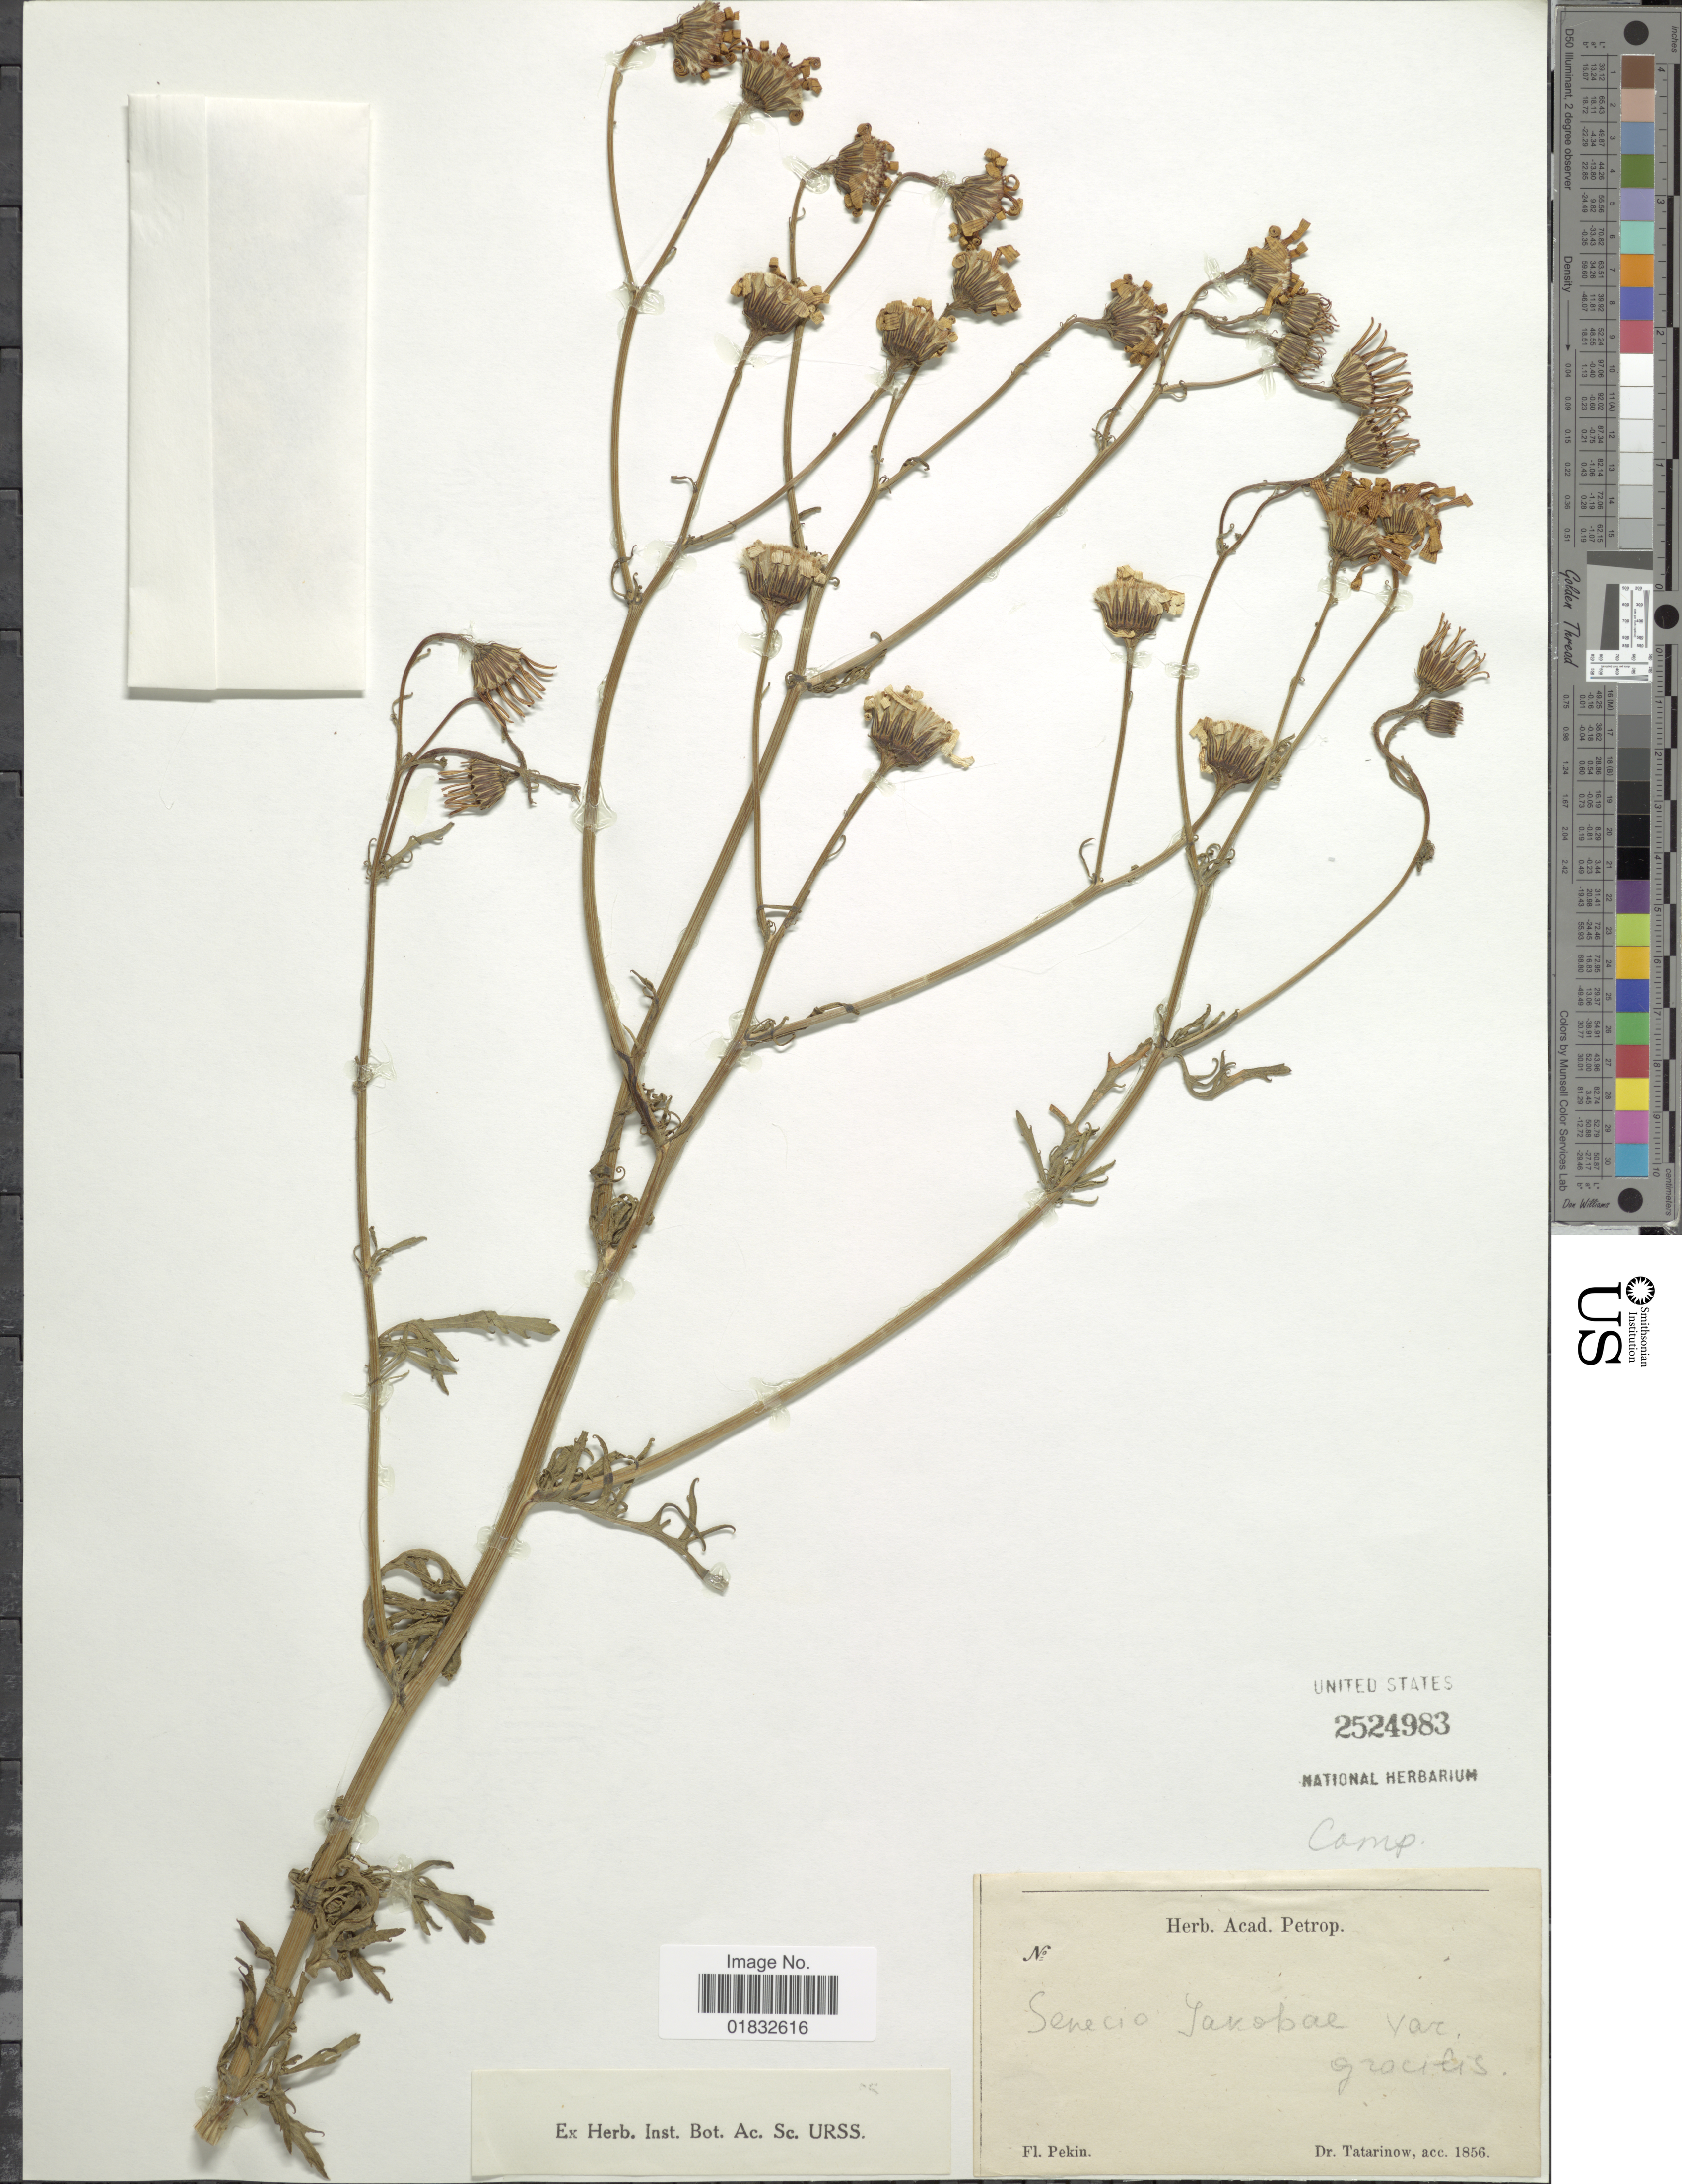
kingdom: Plantae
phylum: Tracheophyta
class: Magnoliopsida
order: Asterales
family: Asteraceae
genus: Jacobaea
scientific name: Jacobaea vulgaris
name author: Gaertn.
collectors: -. Tatarinow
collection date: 1856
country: China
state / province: Beijing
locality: Pekin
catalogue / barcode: US 2524983